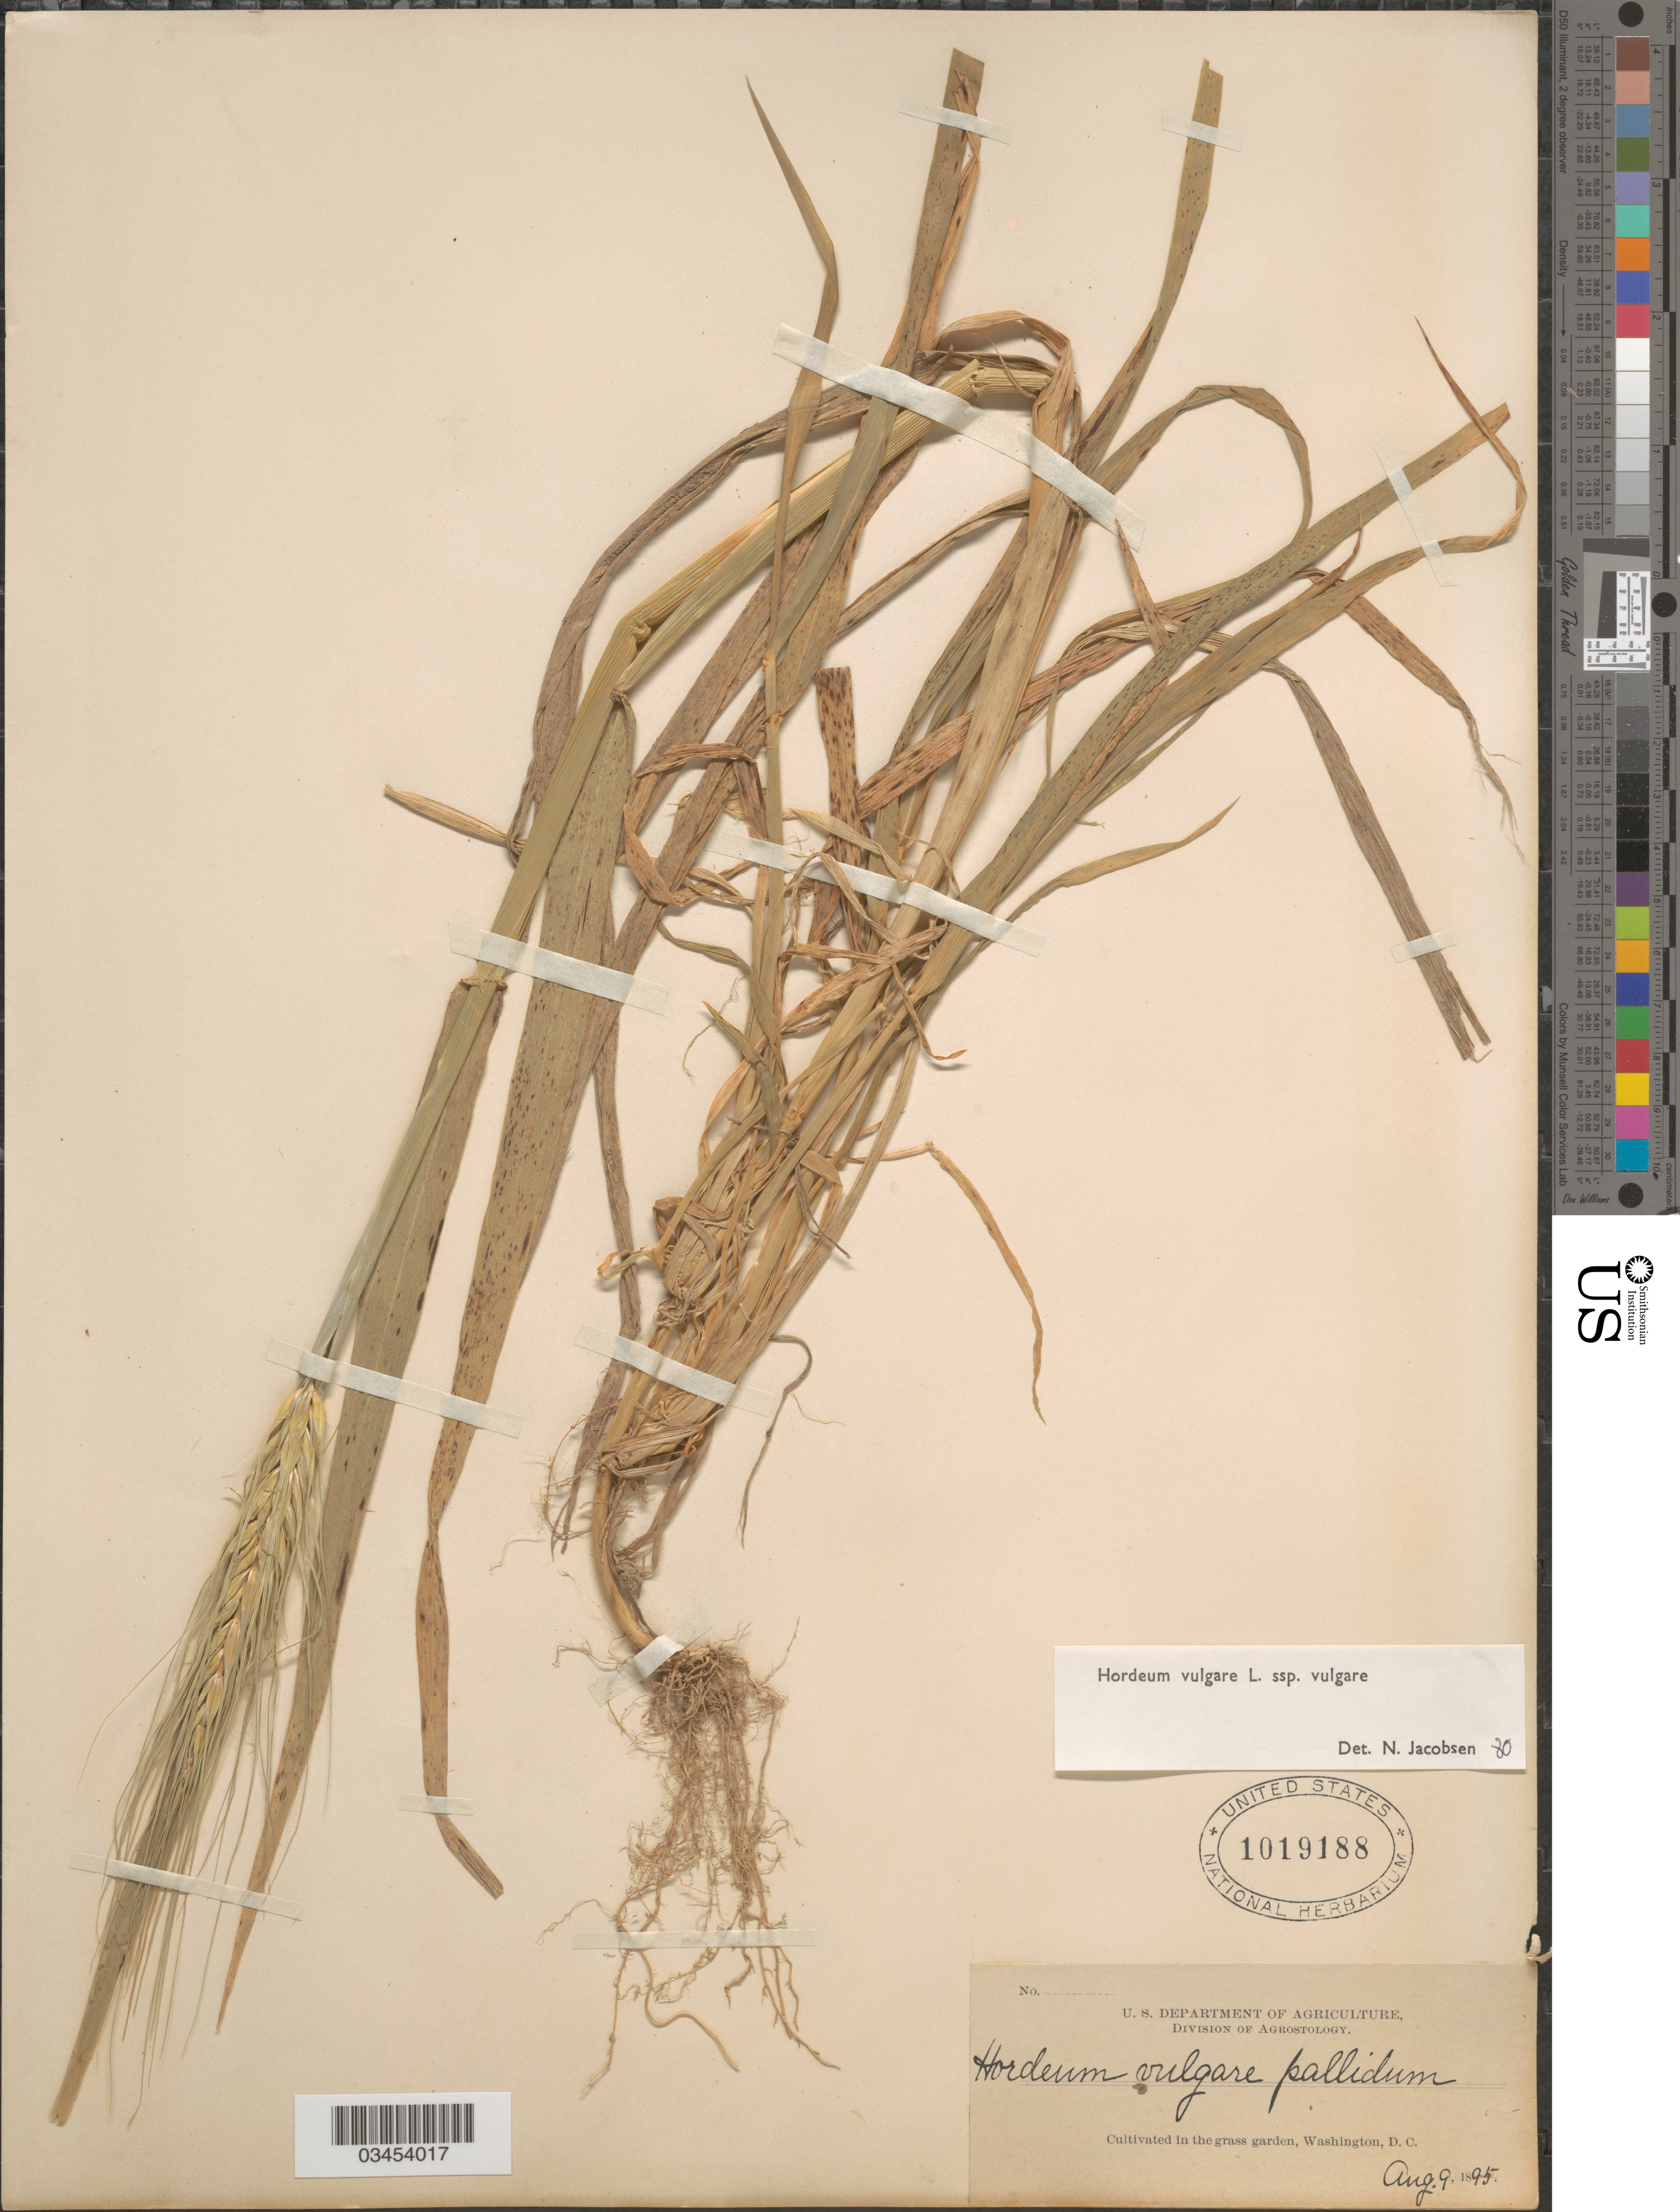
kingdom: Plantae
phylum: Tracheophyta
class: Liliopsida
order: Poales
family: Poaceae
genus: Hordeum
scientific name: Hordeum vulgare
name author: L.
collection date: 1895-08-09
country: United States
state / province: District of Columbia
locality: In the grass garden, Washington, D. C.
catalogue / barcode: US 1019188